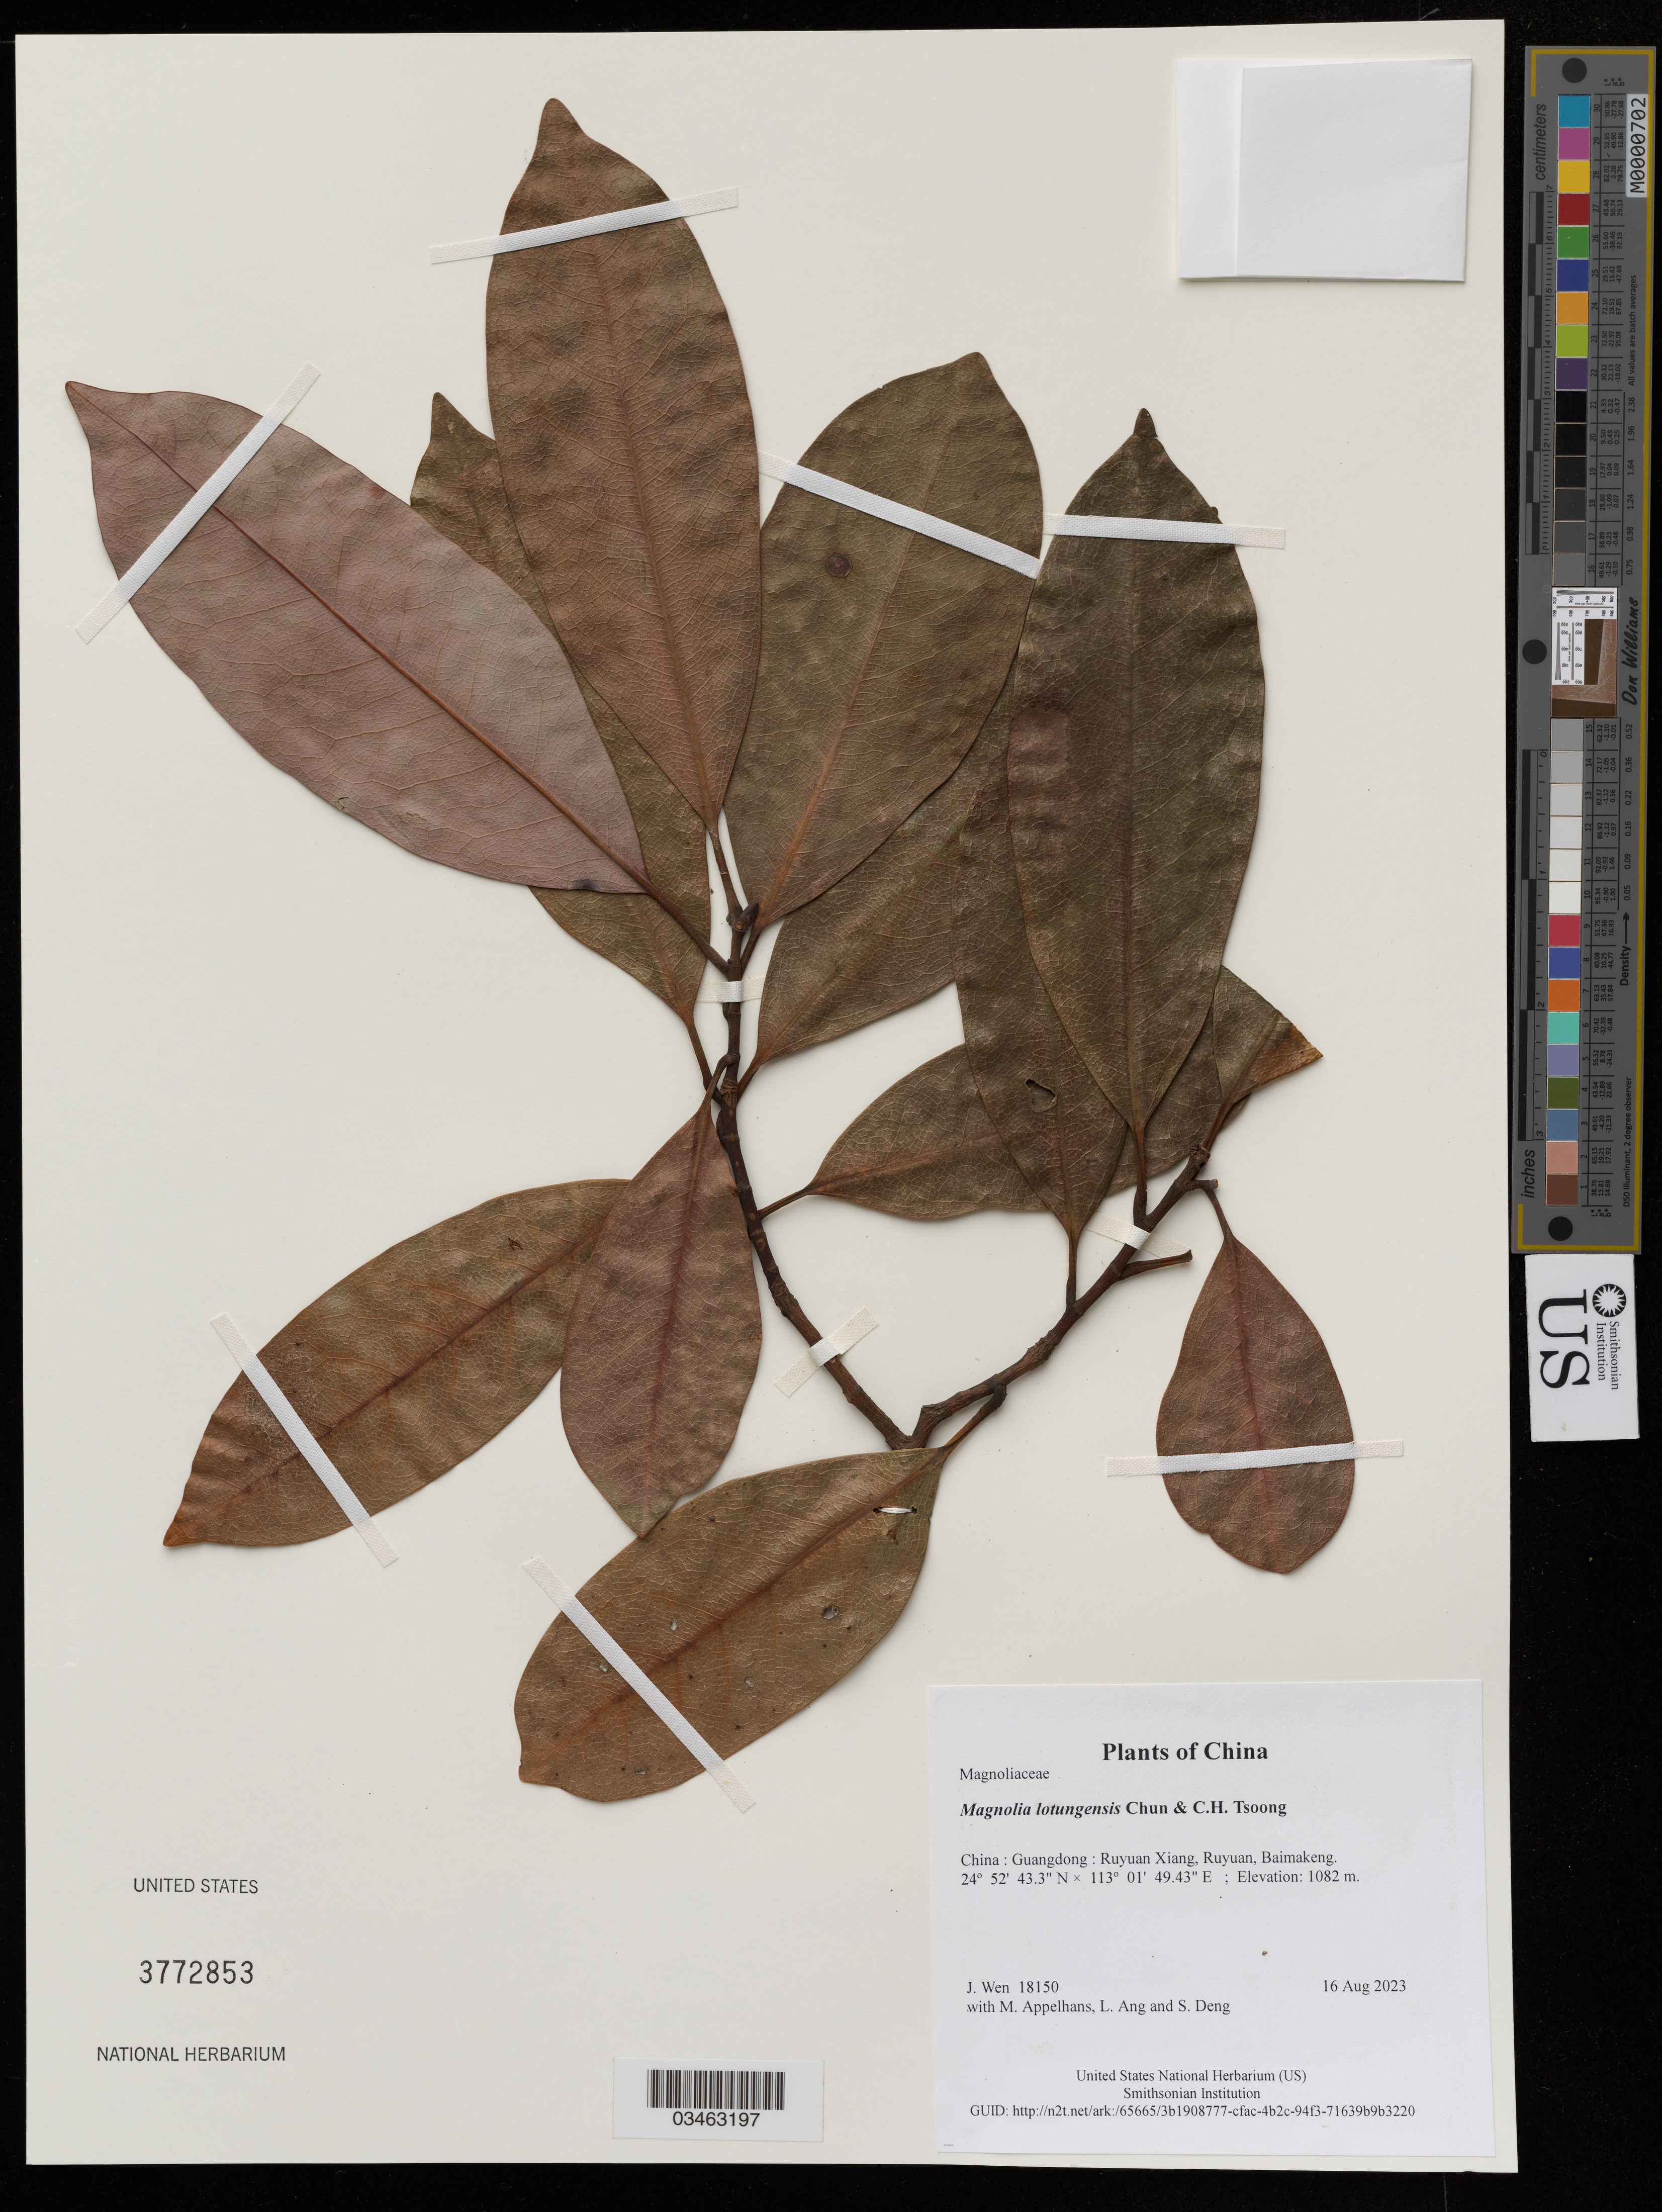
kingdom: Plantae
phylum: Tracheophyta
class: Magnoliopsida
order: Magnoliales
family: Magnoliaceae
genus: Magnolia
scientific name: Magnolia lotungensis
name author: Chun & C.H. Tsoong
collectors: J. Wen, M. Appelhans, L. Ang & S. Deng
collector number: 18150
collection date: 2023-08-16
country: China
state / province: Guangdong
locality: Ruyuan Xiang, Ruyuan, Baimakeng.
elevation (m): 1082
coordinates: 24 52 43.3 N, 113 01 49.43 E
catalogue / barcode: US 3772853